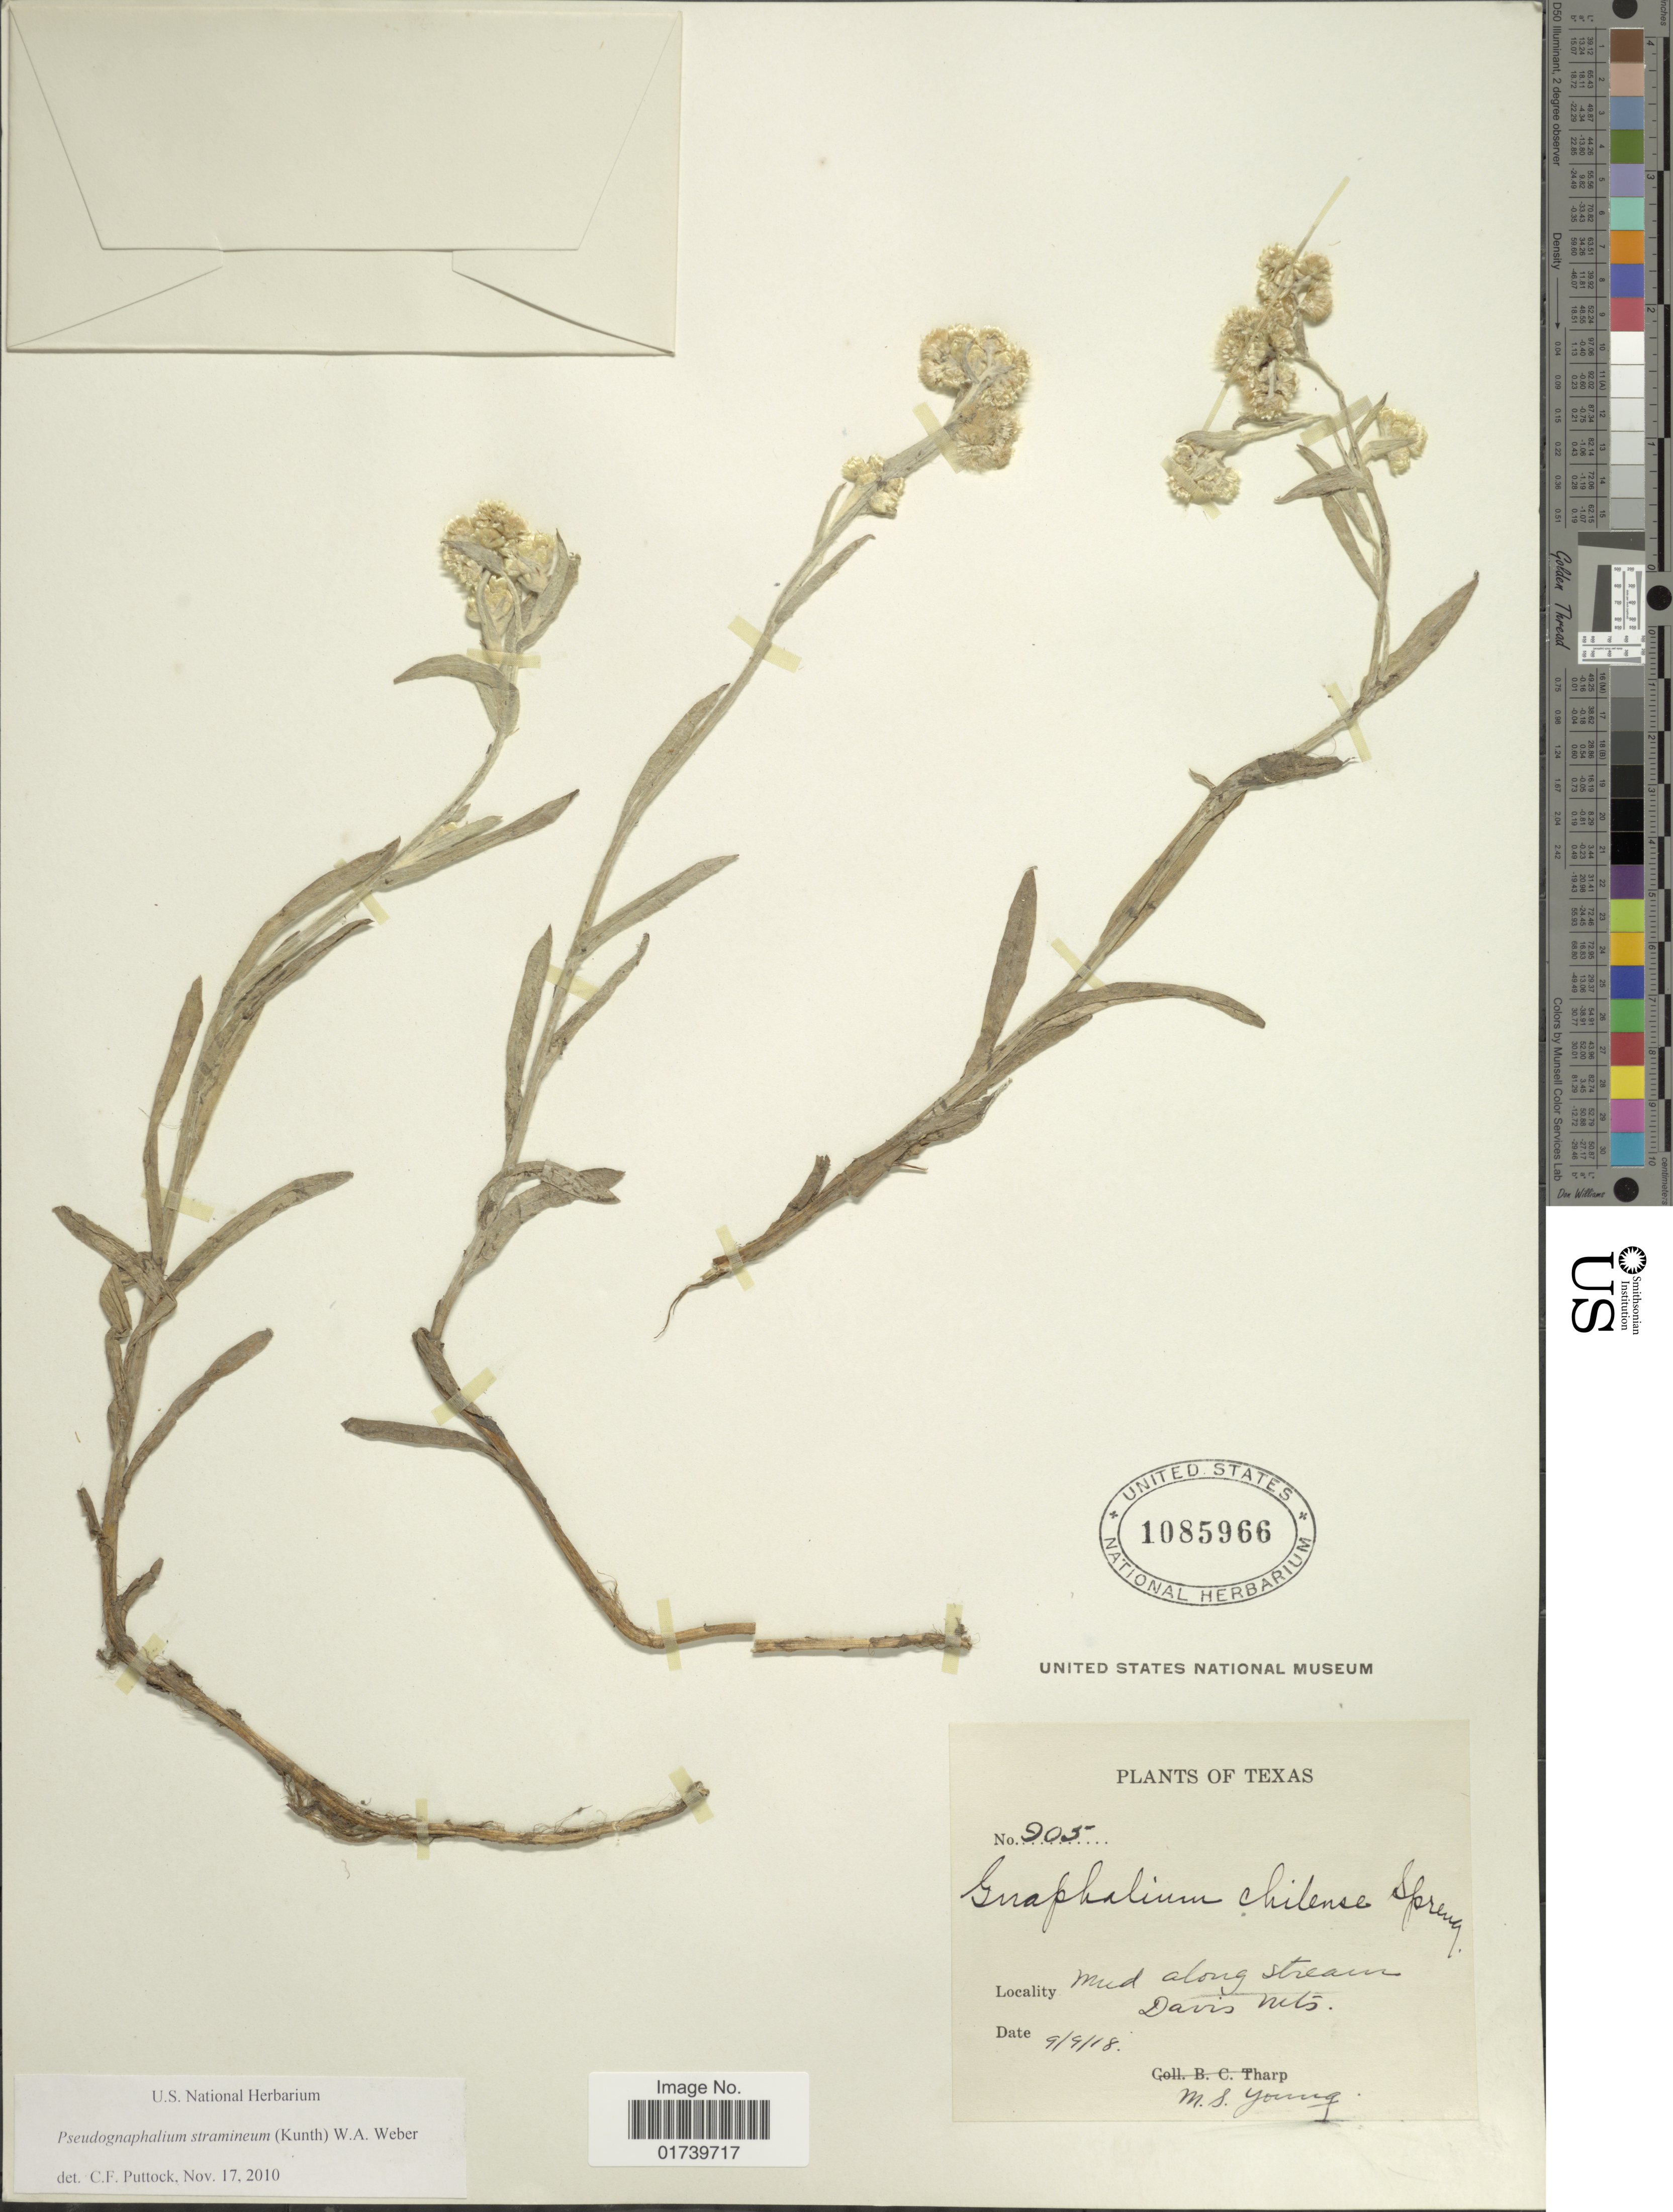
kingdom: Plantae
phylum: Tracheophyta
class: Magnoliopsida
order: Asterales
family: Asteraceae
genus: Pseudognaphalium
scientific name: Pseudognaphalium stramineum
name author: (Kunth) Anderb.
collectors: M. Young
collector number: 905*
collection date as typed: Transcribed d/m/y: 9/9/18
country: United States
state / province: Texas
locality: Mud along stream. davis Mts.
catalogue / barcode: US 1085966